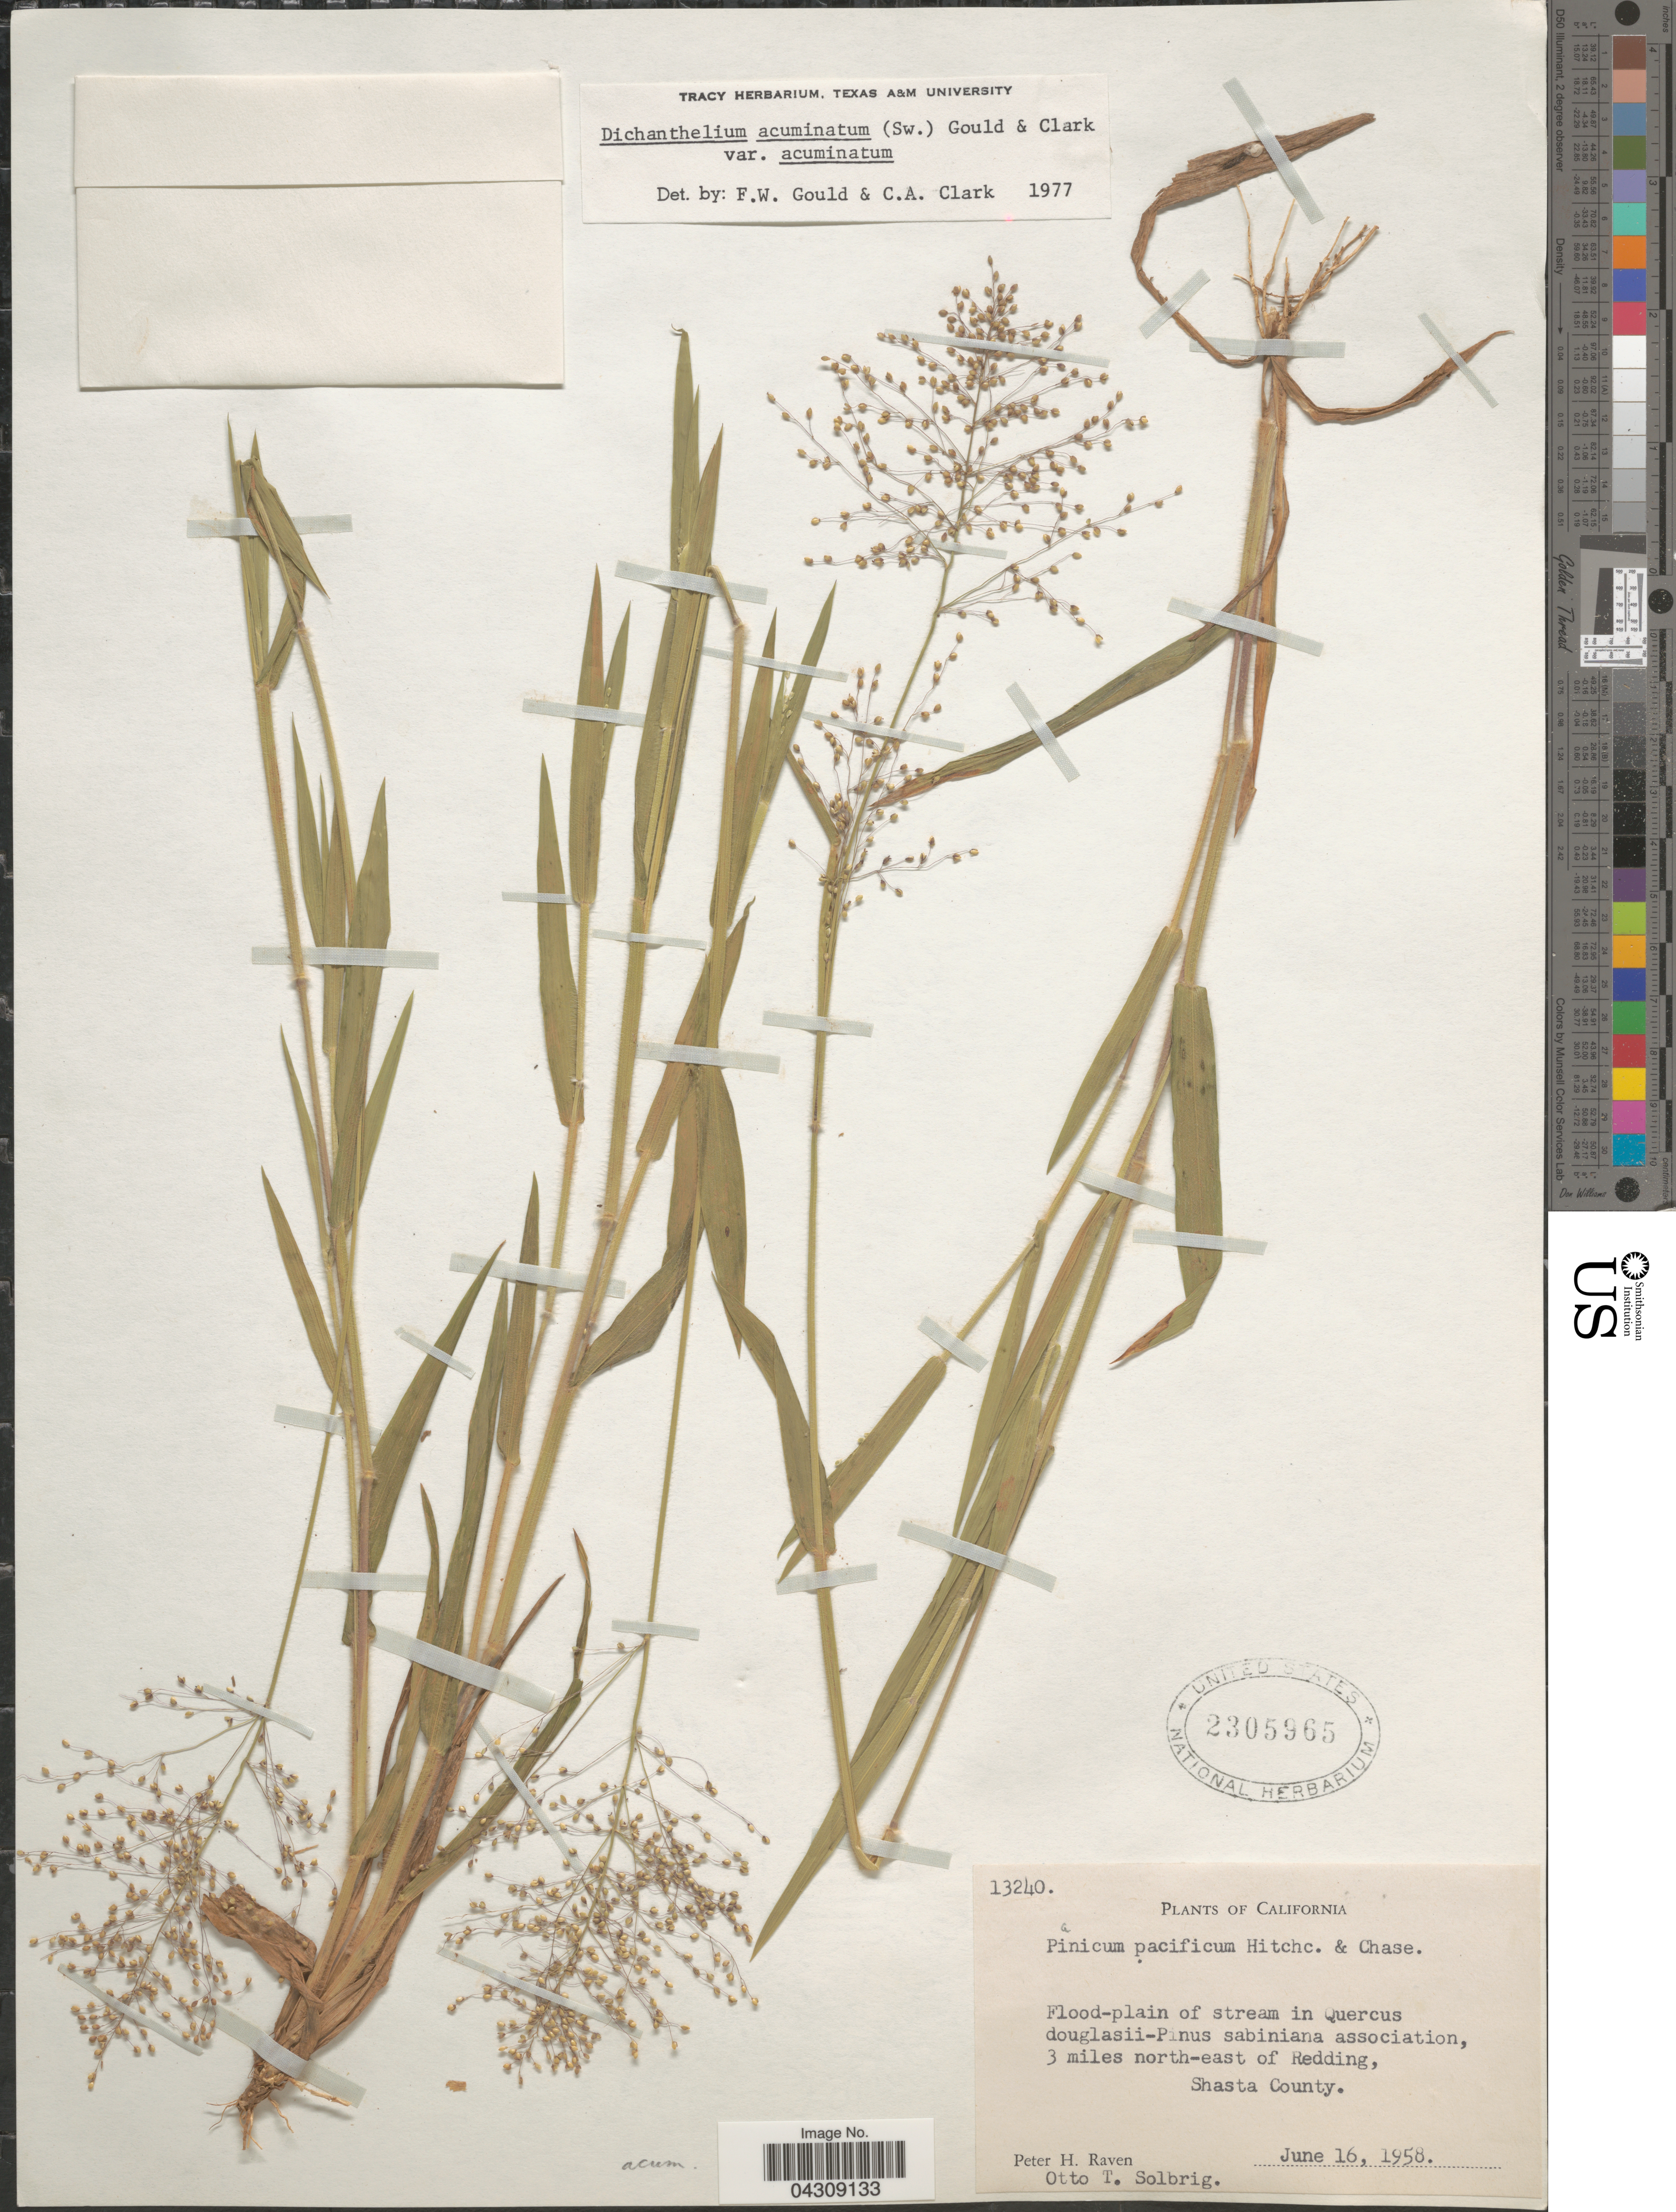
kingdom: Plantae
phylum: Tracheophyta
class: Liliopsida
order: Poales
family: Poaceae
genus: Dichanthelium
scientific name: Dichanthelium acuminatum var. acuminatum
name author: (Sw.) Gould & C.A. Clark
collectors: P. Raven & O. T. Solbrig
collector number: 13240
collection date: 1958-06-16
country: United States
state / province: California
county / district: Shasta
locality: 3 miles north-east of Redding, Shasta County.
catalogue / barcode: US 2305965